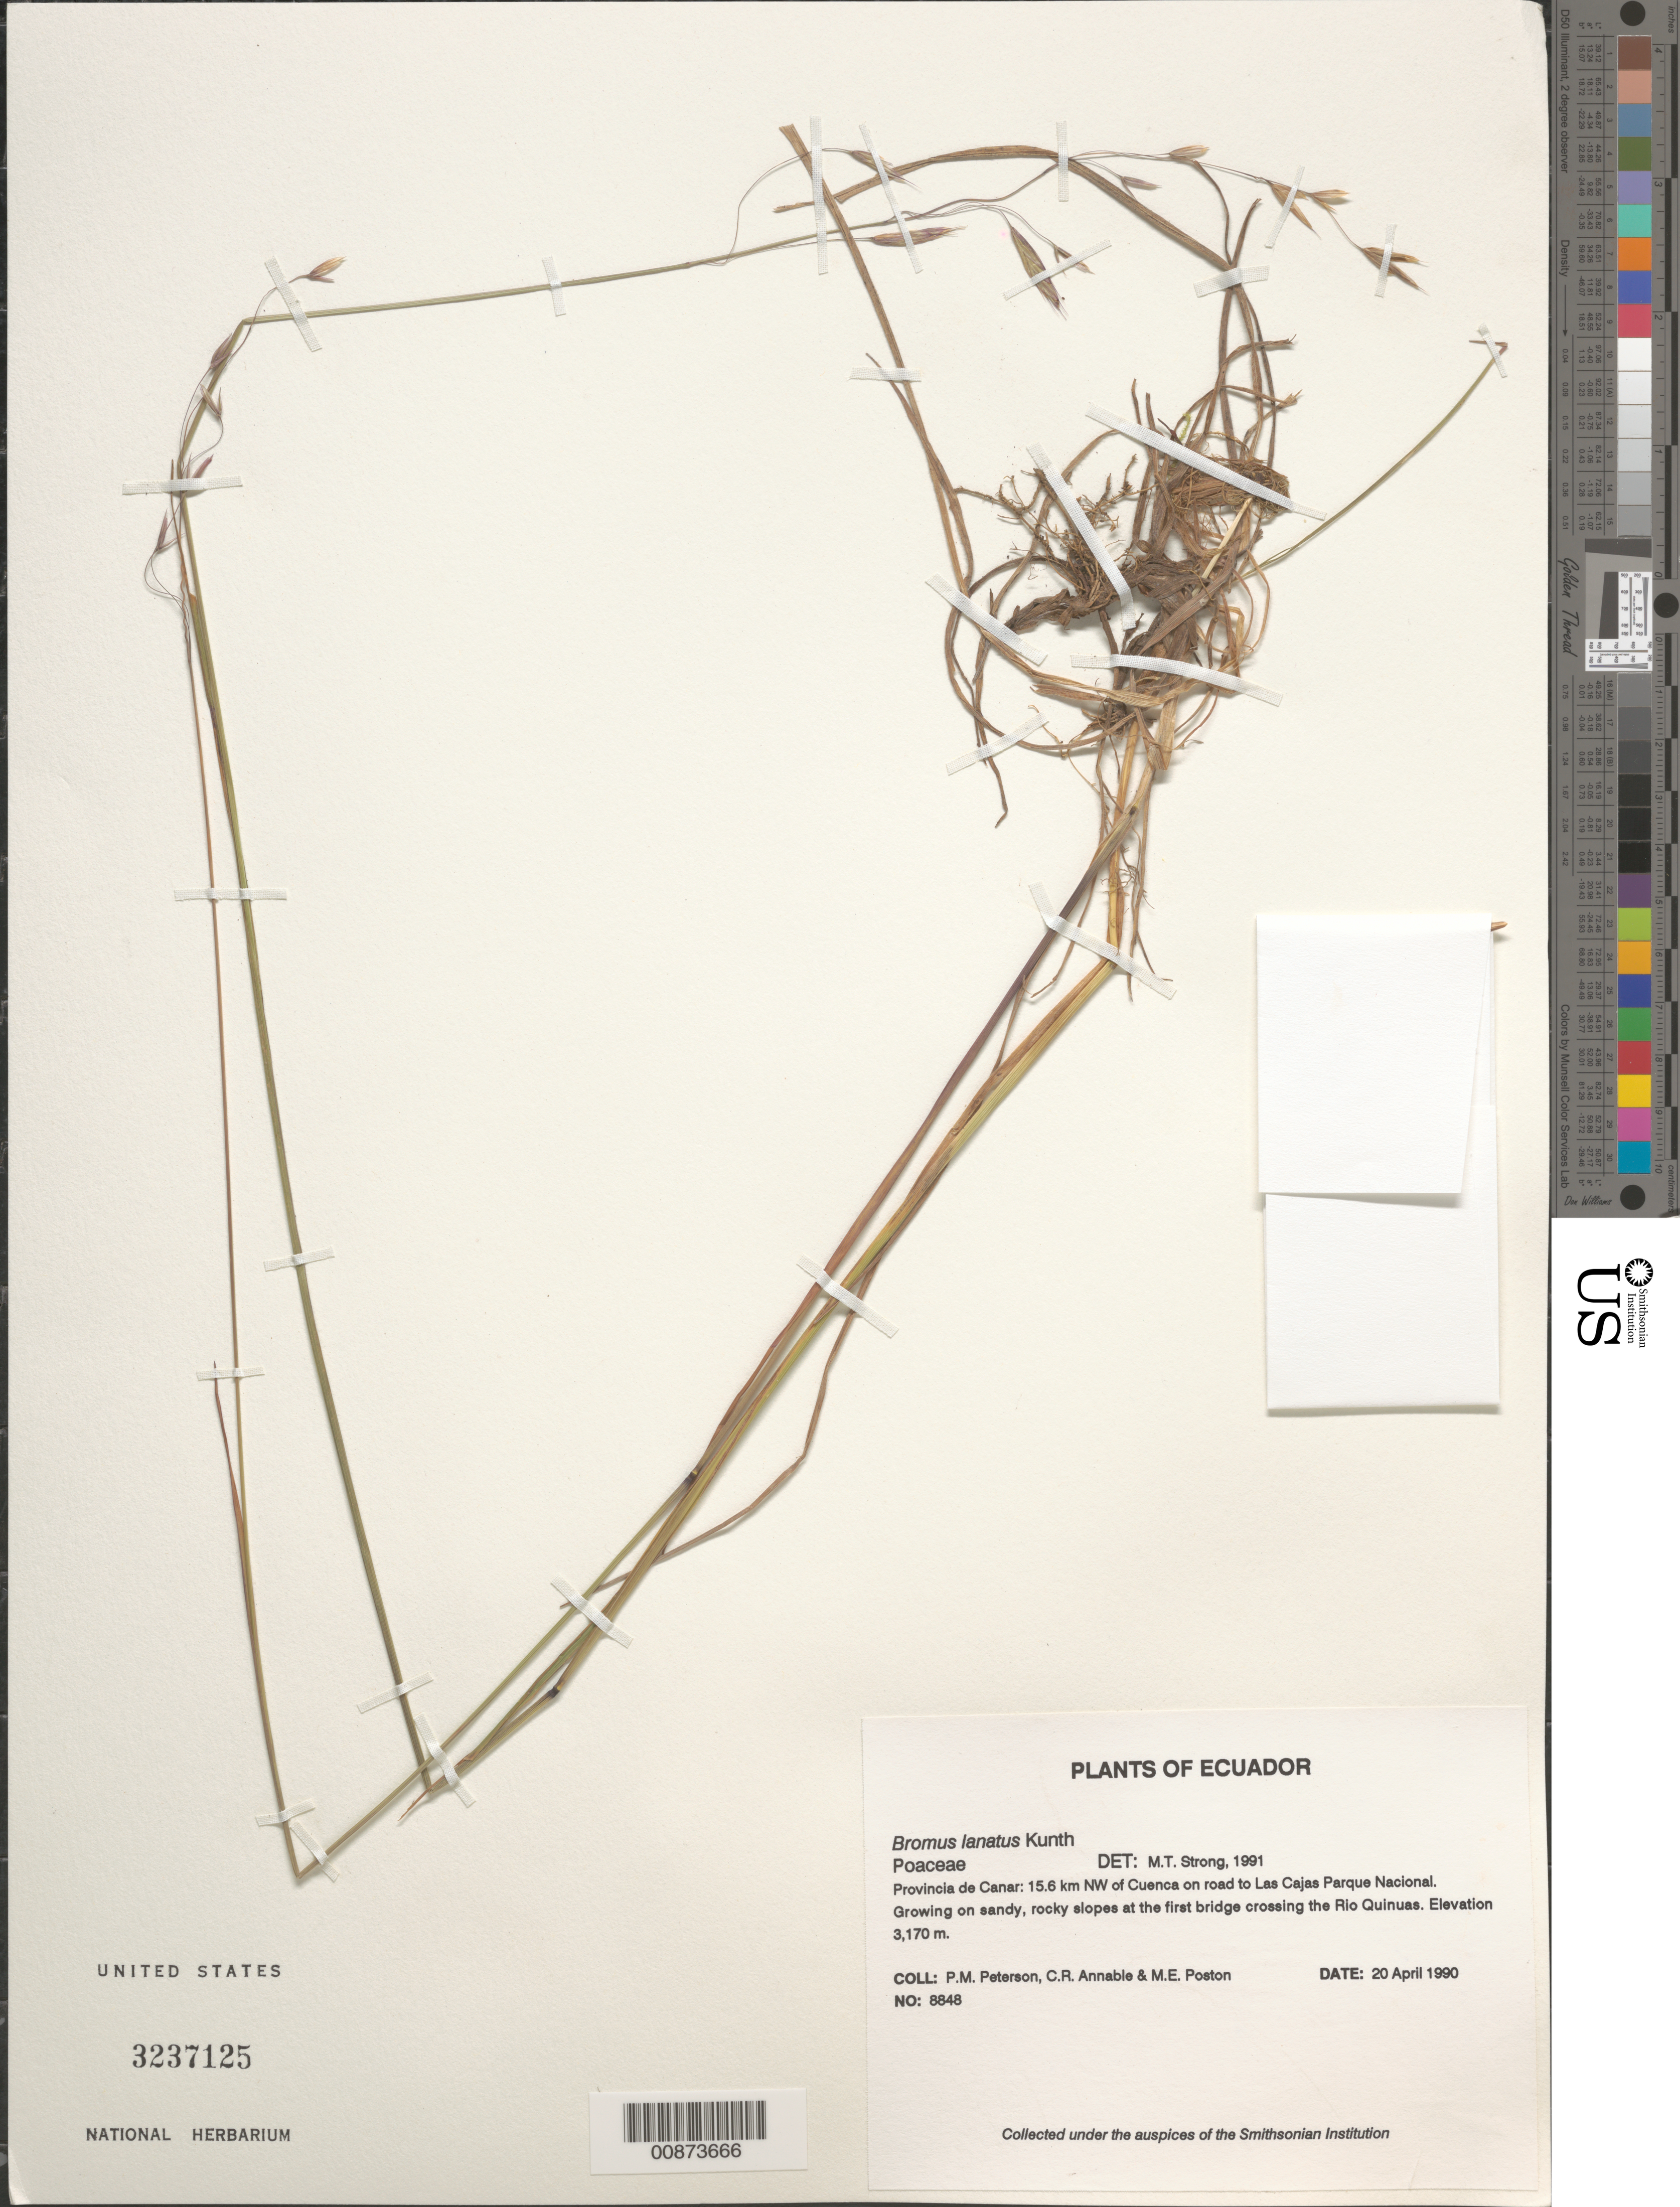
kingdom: Plantae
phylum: Tracheophyta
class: Liliopsida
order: Poales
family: Poaceae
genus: Bromus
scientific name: Bromus lanatus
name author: Kunth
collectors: P. M. Peterson, C. R. Annable & M. Poston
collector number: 08848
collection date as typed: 20 Apr 1990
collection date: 1990-04-20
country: Ecuador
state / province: Cañar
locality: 15.6 km NW of Cuenca on road to Las Cajas Parque Nacional.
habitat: Growing on sandy, rocky slopes at the first bridge crossing the Rio Quinuas.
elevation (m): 3170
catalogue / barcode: US 3237125